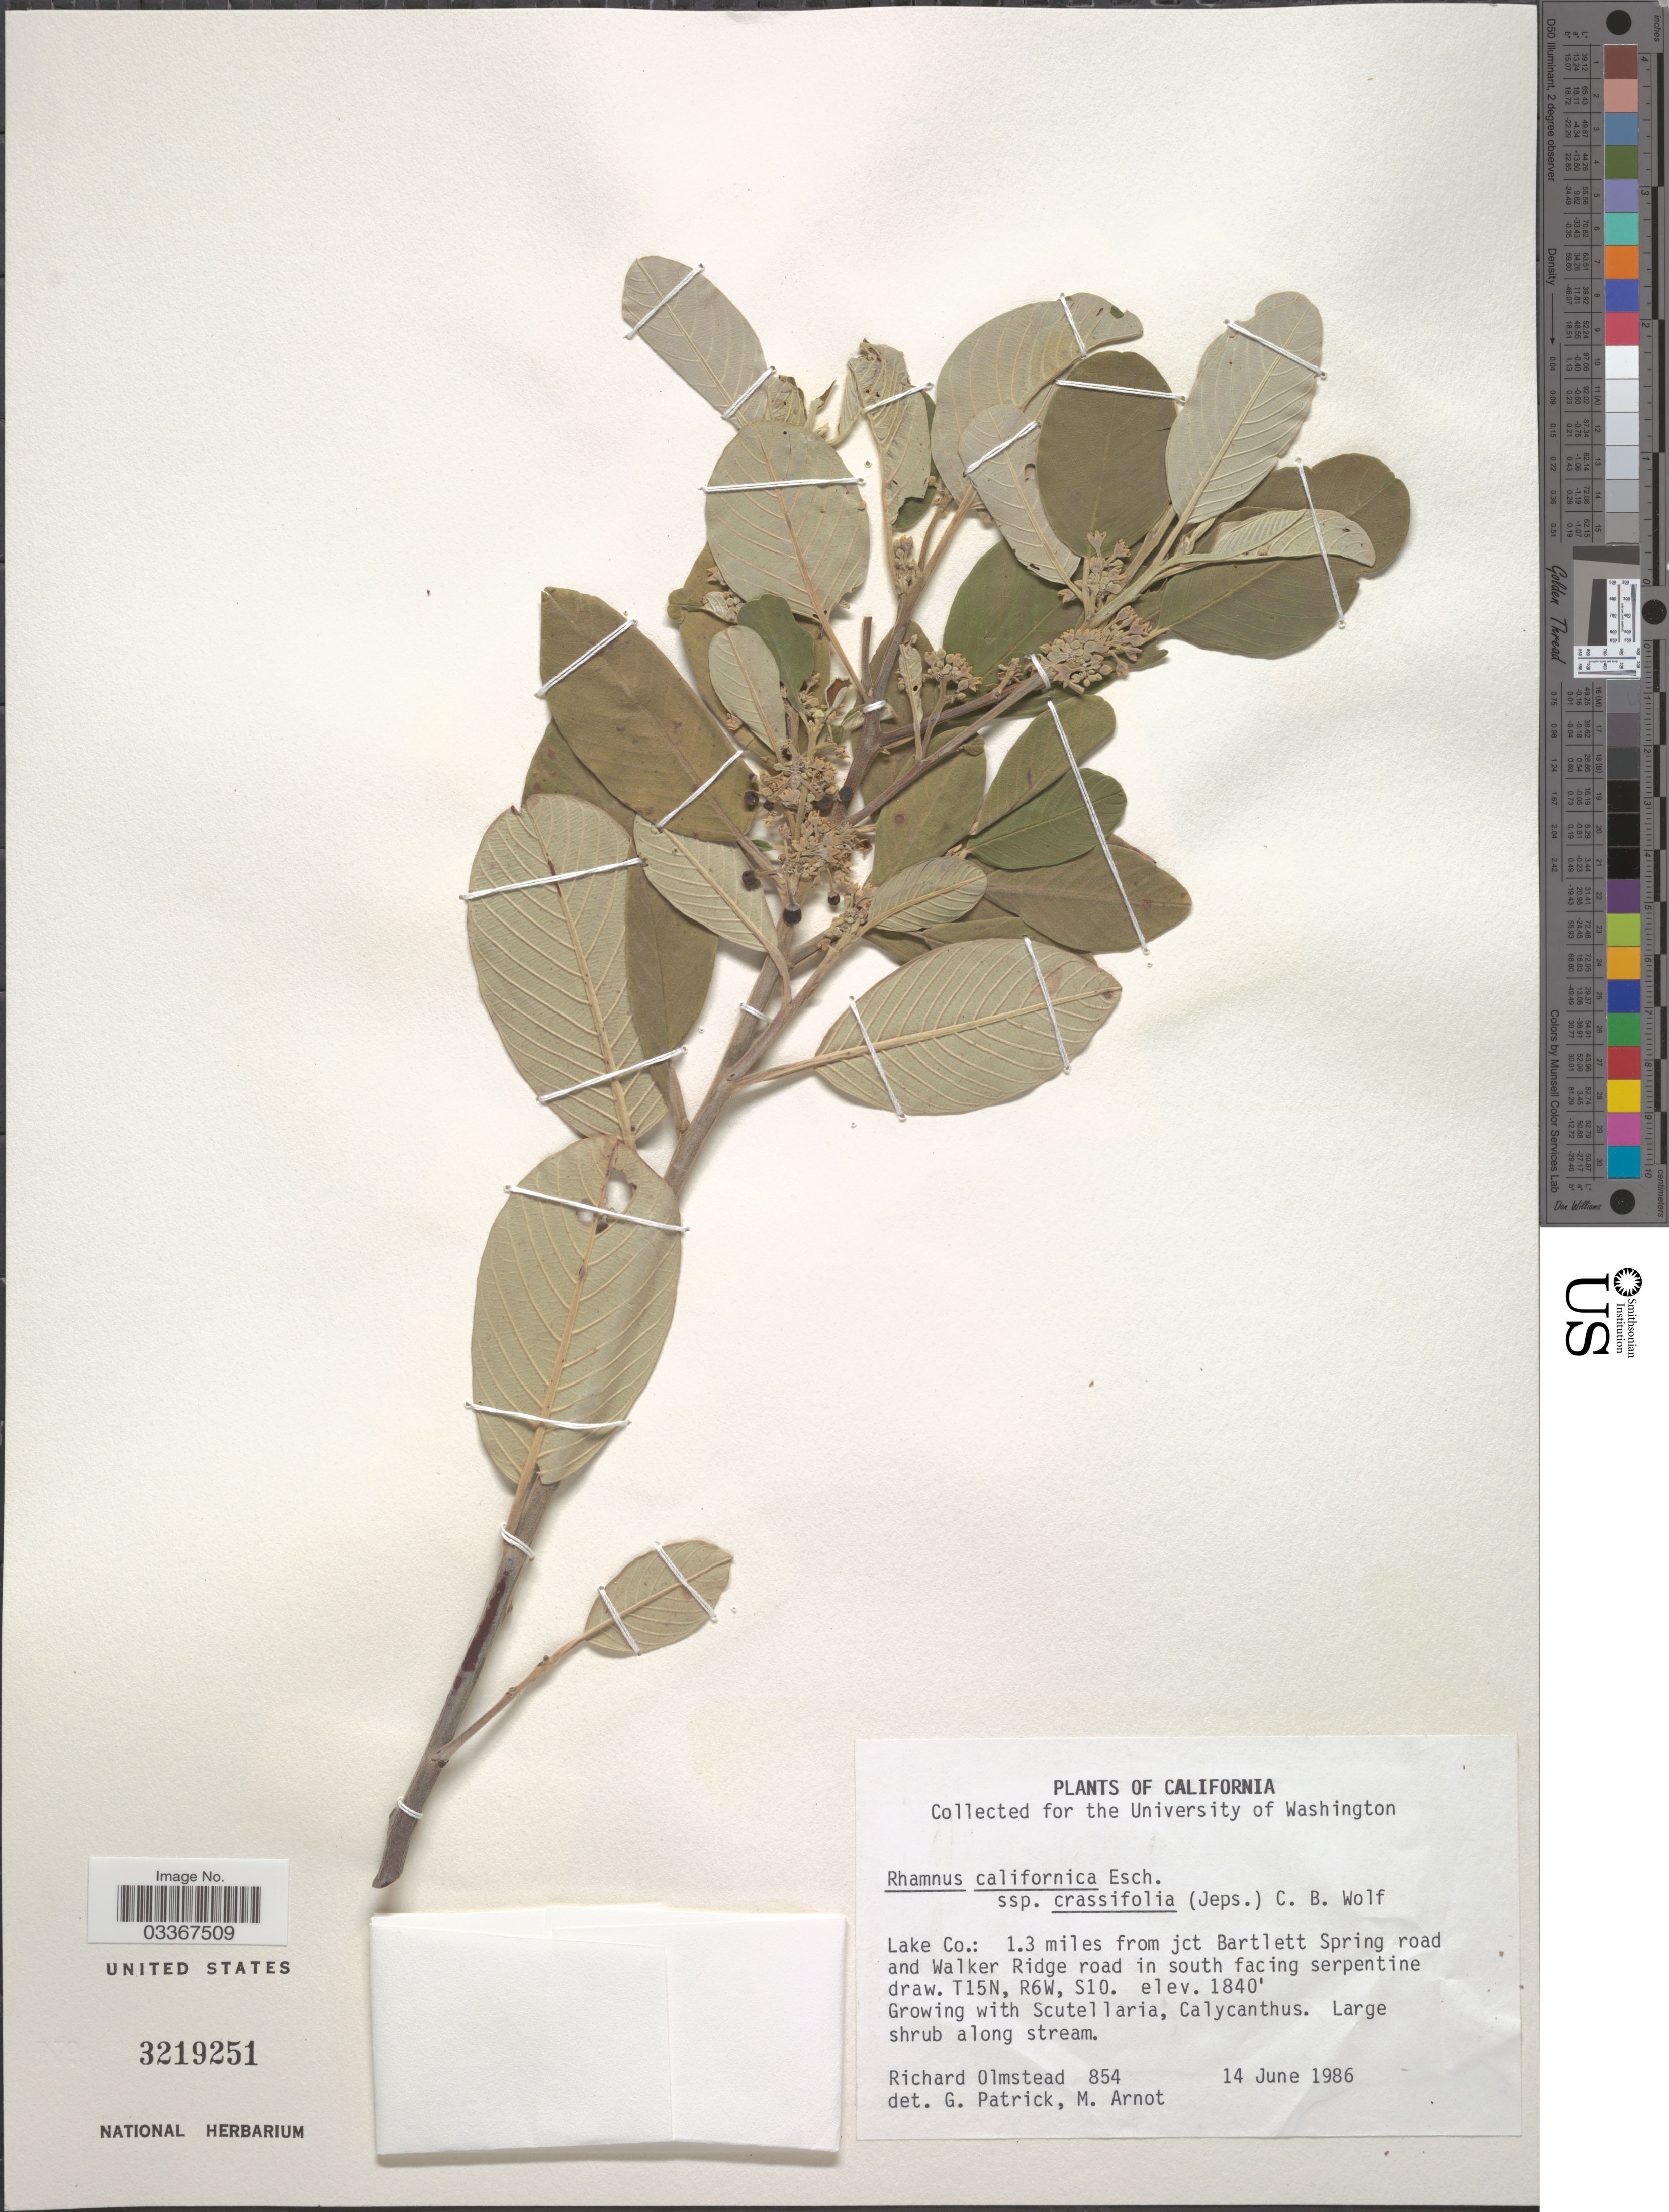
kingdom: Plantae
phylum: Tracheophyta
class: Magnoliopsida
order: Rosales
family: Rhamnaceae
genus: Frangula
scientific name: Frangula californica subsp. crassifolia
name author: (Jeps.) Kartesz & Gandhi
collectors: R. Olmstead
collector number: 854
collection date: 1986-06-14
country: United States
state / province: California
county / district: Lake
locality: Lake Co.: 1.3 miles from jct Bartlett Spring road and Walker Ridge road in south facing serpentine draw. T15N, R6W, S10.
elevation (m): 561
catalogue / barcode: US 3219251